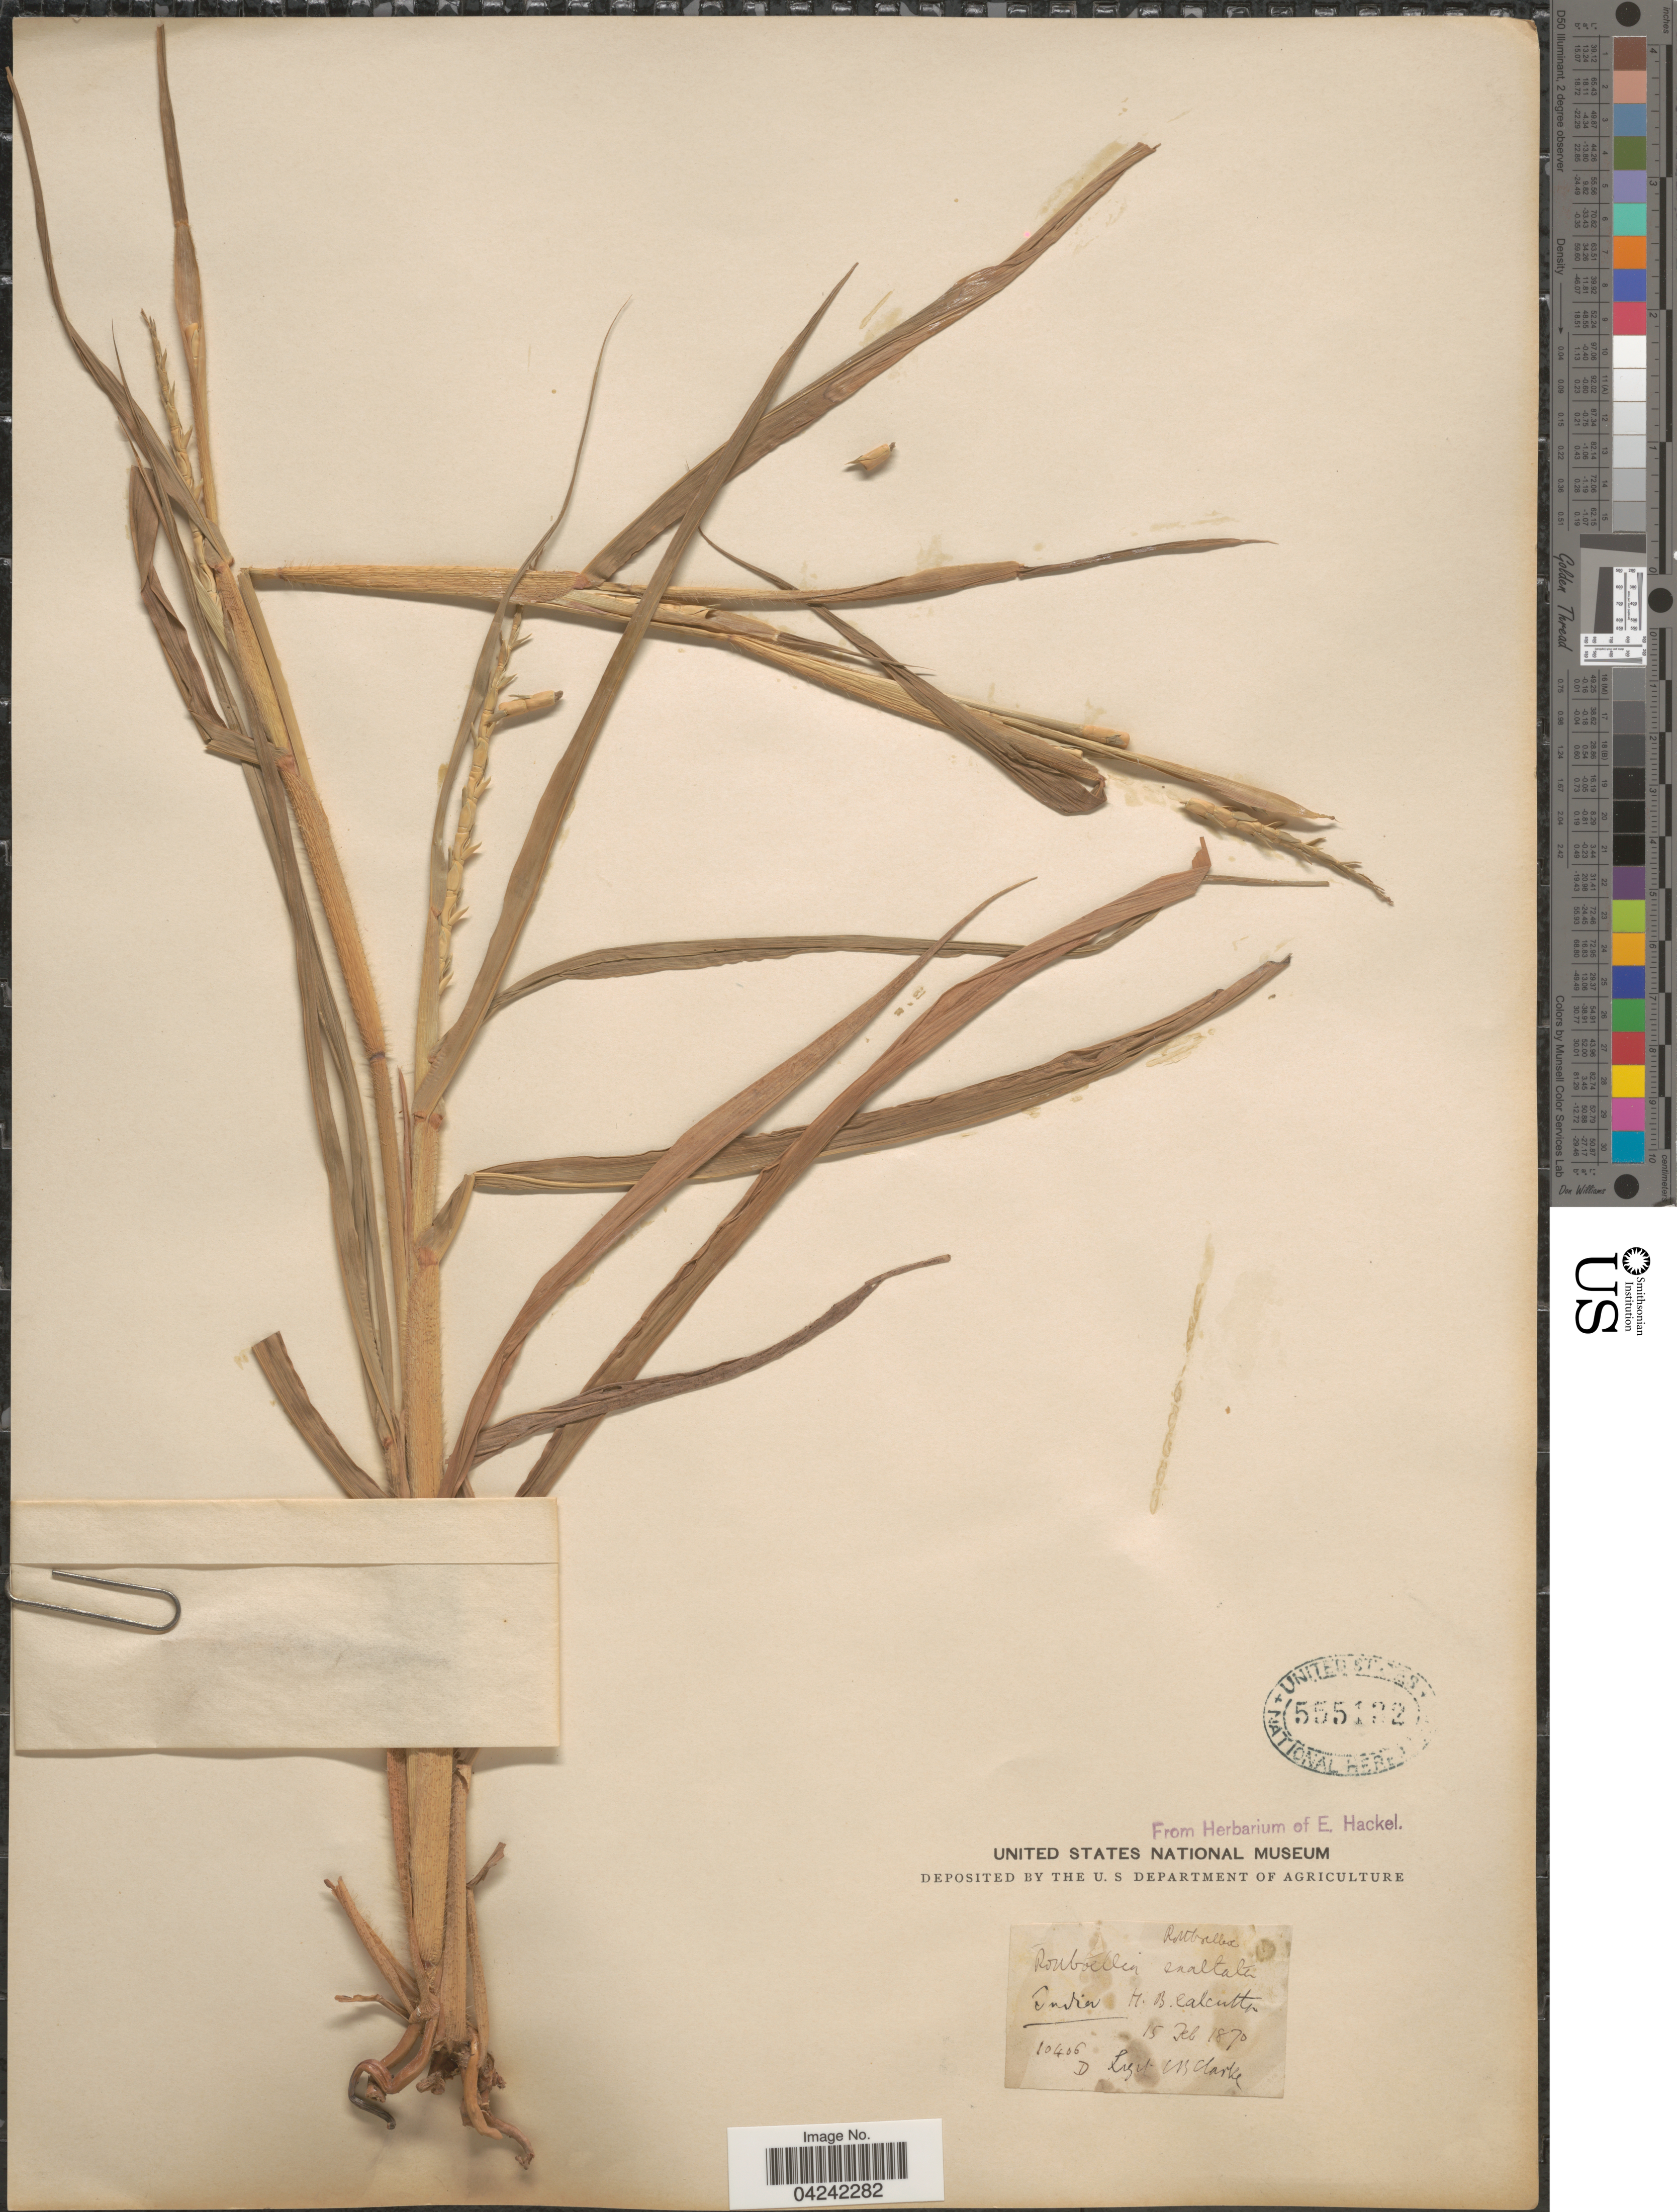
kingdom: Plantae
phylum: Tracheophyta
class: Liliopsida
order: Poales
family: Poaceae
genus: Rottboellia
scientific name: Rottboellia cochinchinensis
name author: (Lour.) Clayton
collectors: C. B. Clarke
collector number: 10406D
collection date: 1870-02-15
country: India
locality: H. B. Calcutta.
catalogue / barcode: US 555132